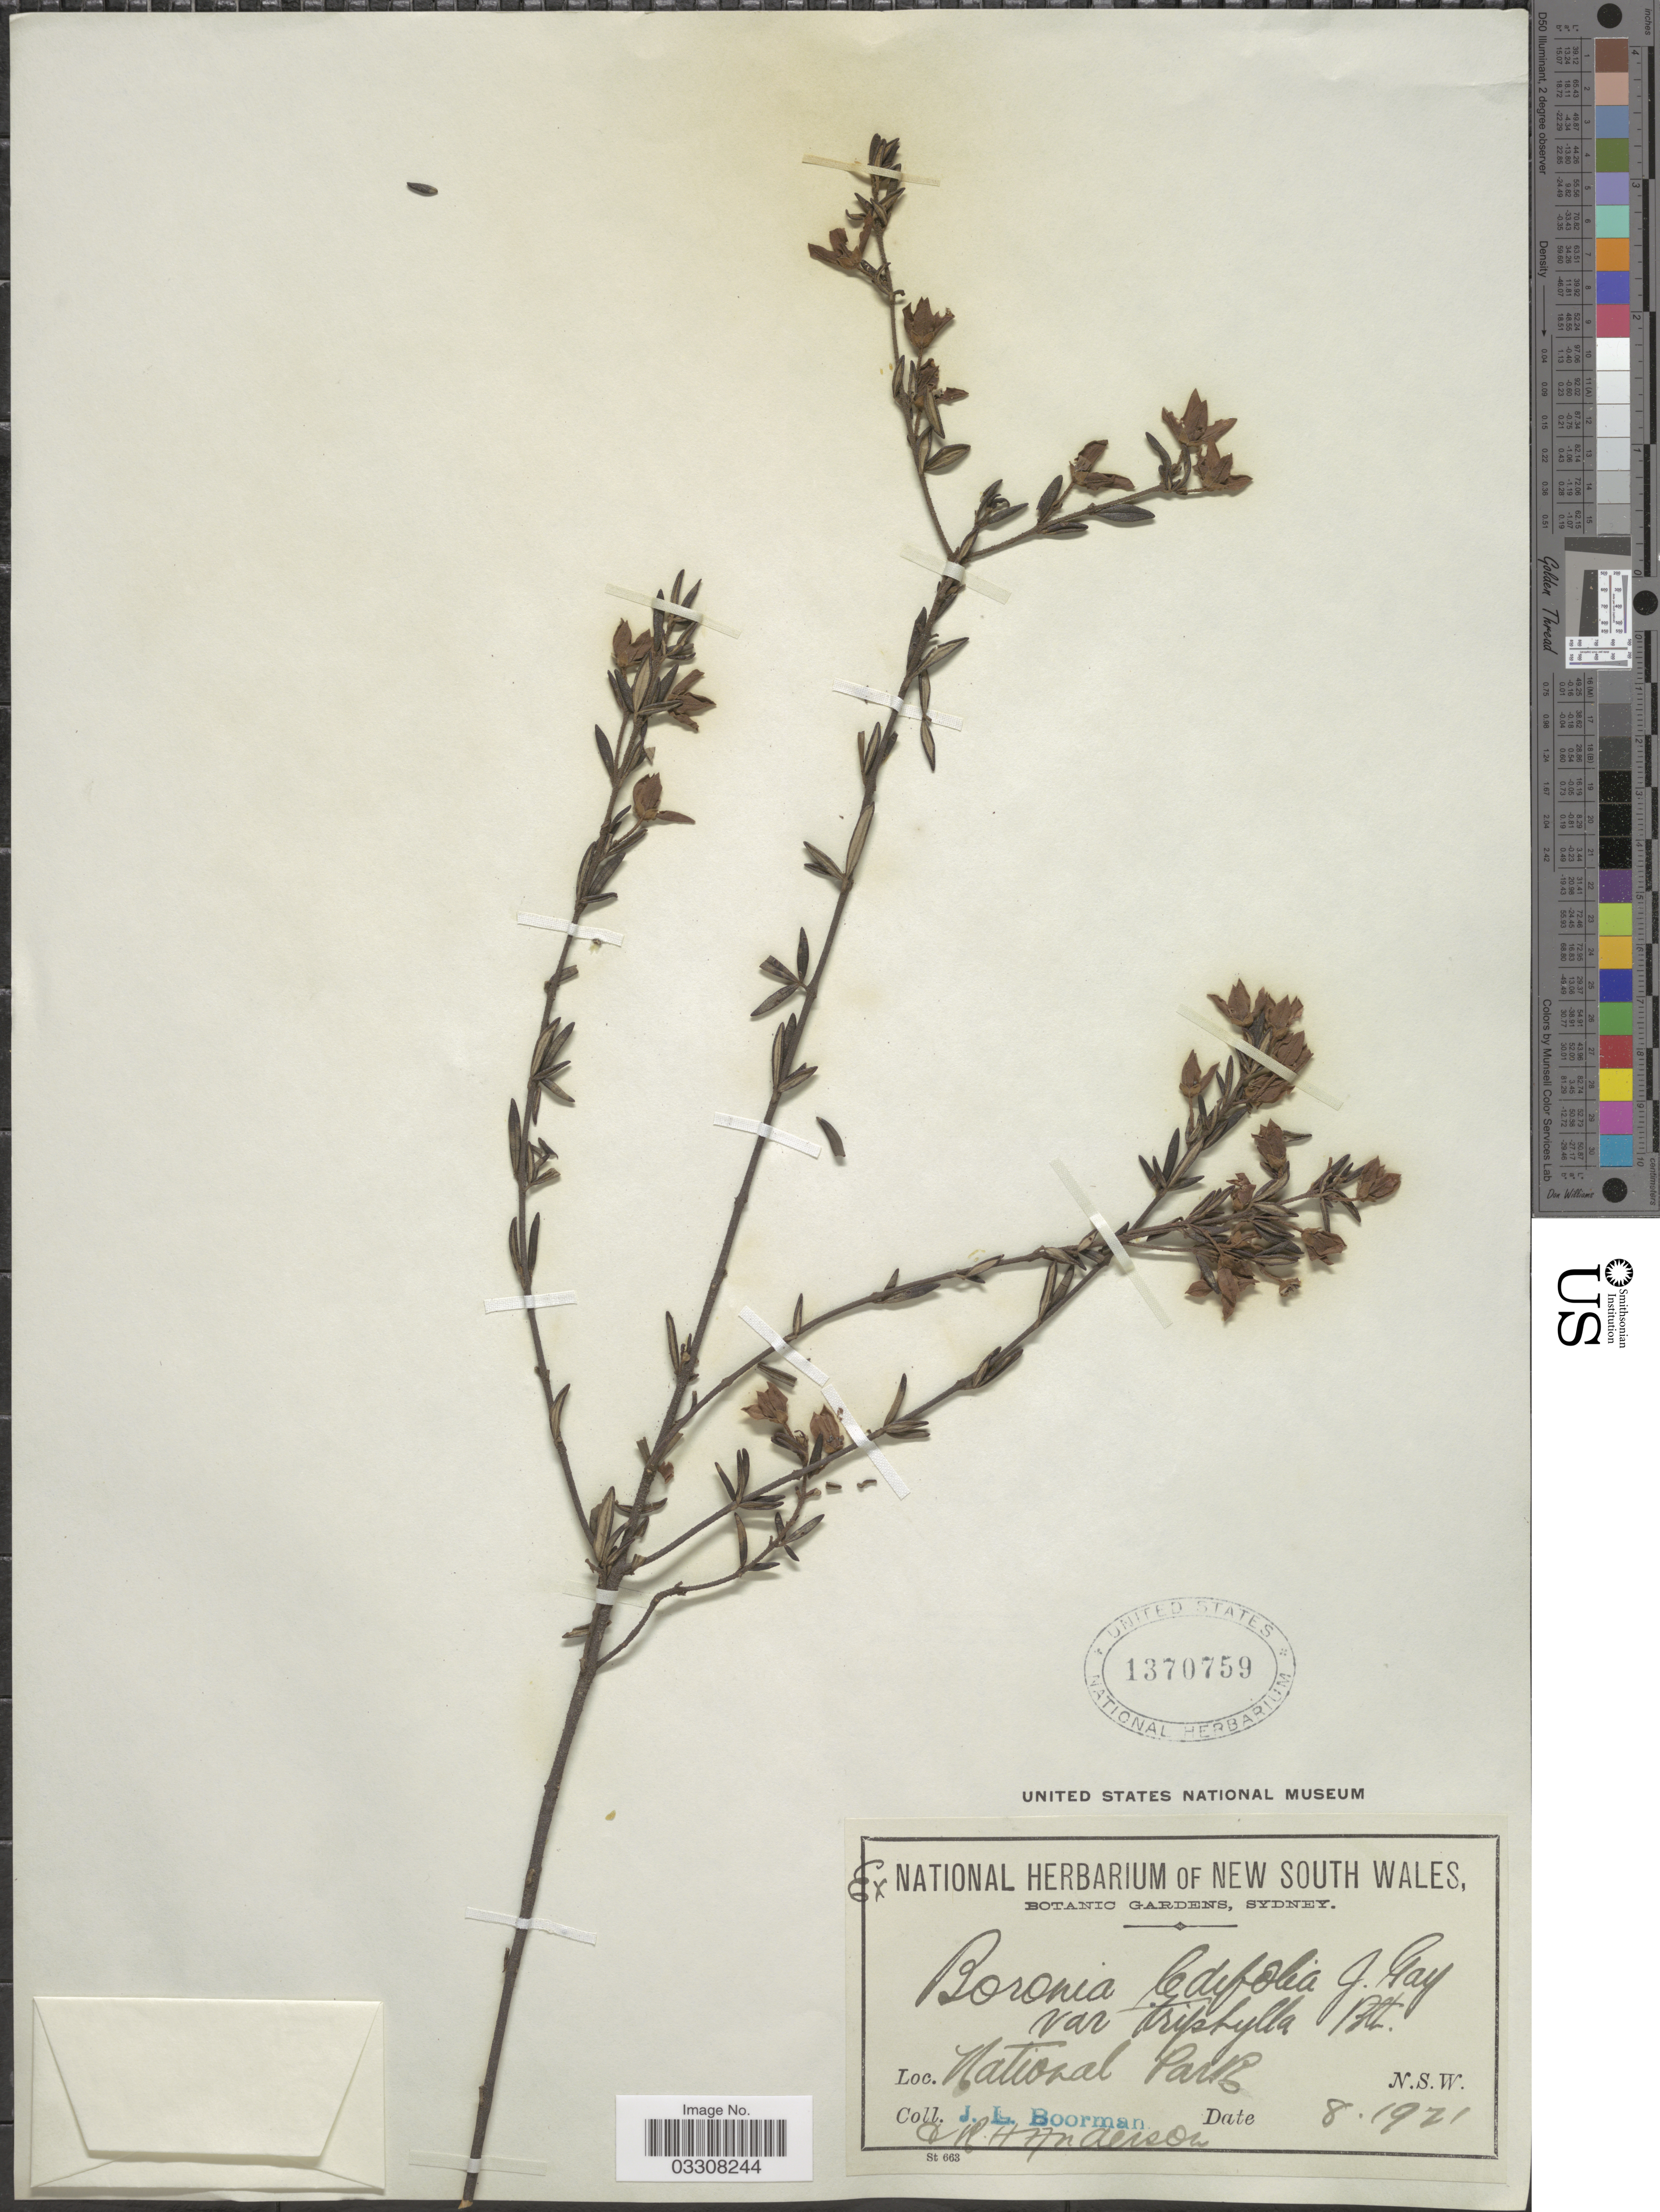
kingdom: Plantae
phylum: Tracheophyta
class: Magnoliopsida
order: Sapindales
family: Rutaceae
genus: Boronia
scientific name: Boronia ledifolia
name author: (Vent.) DC.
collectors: J. Boorman & R. H. Anderson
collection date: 1921-08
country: Australia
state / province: New South Wales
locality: National Park.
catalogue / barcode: US 1370759